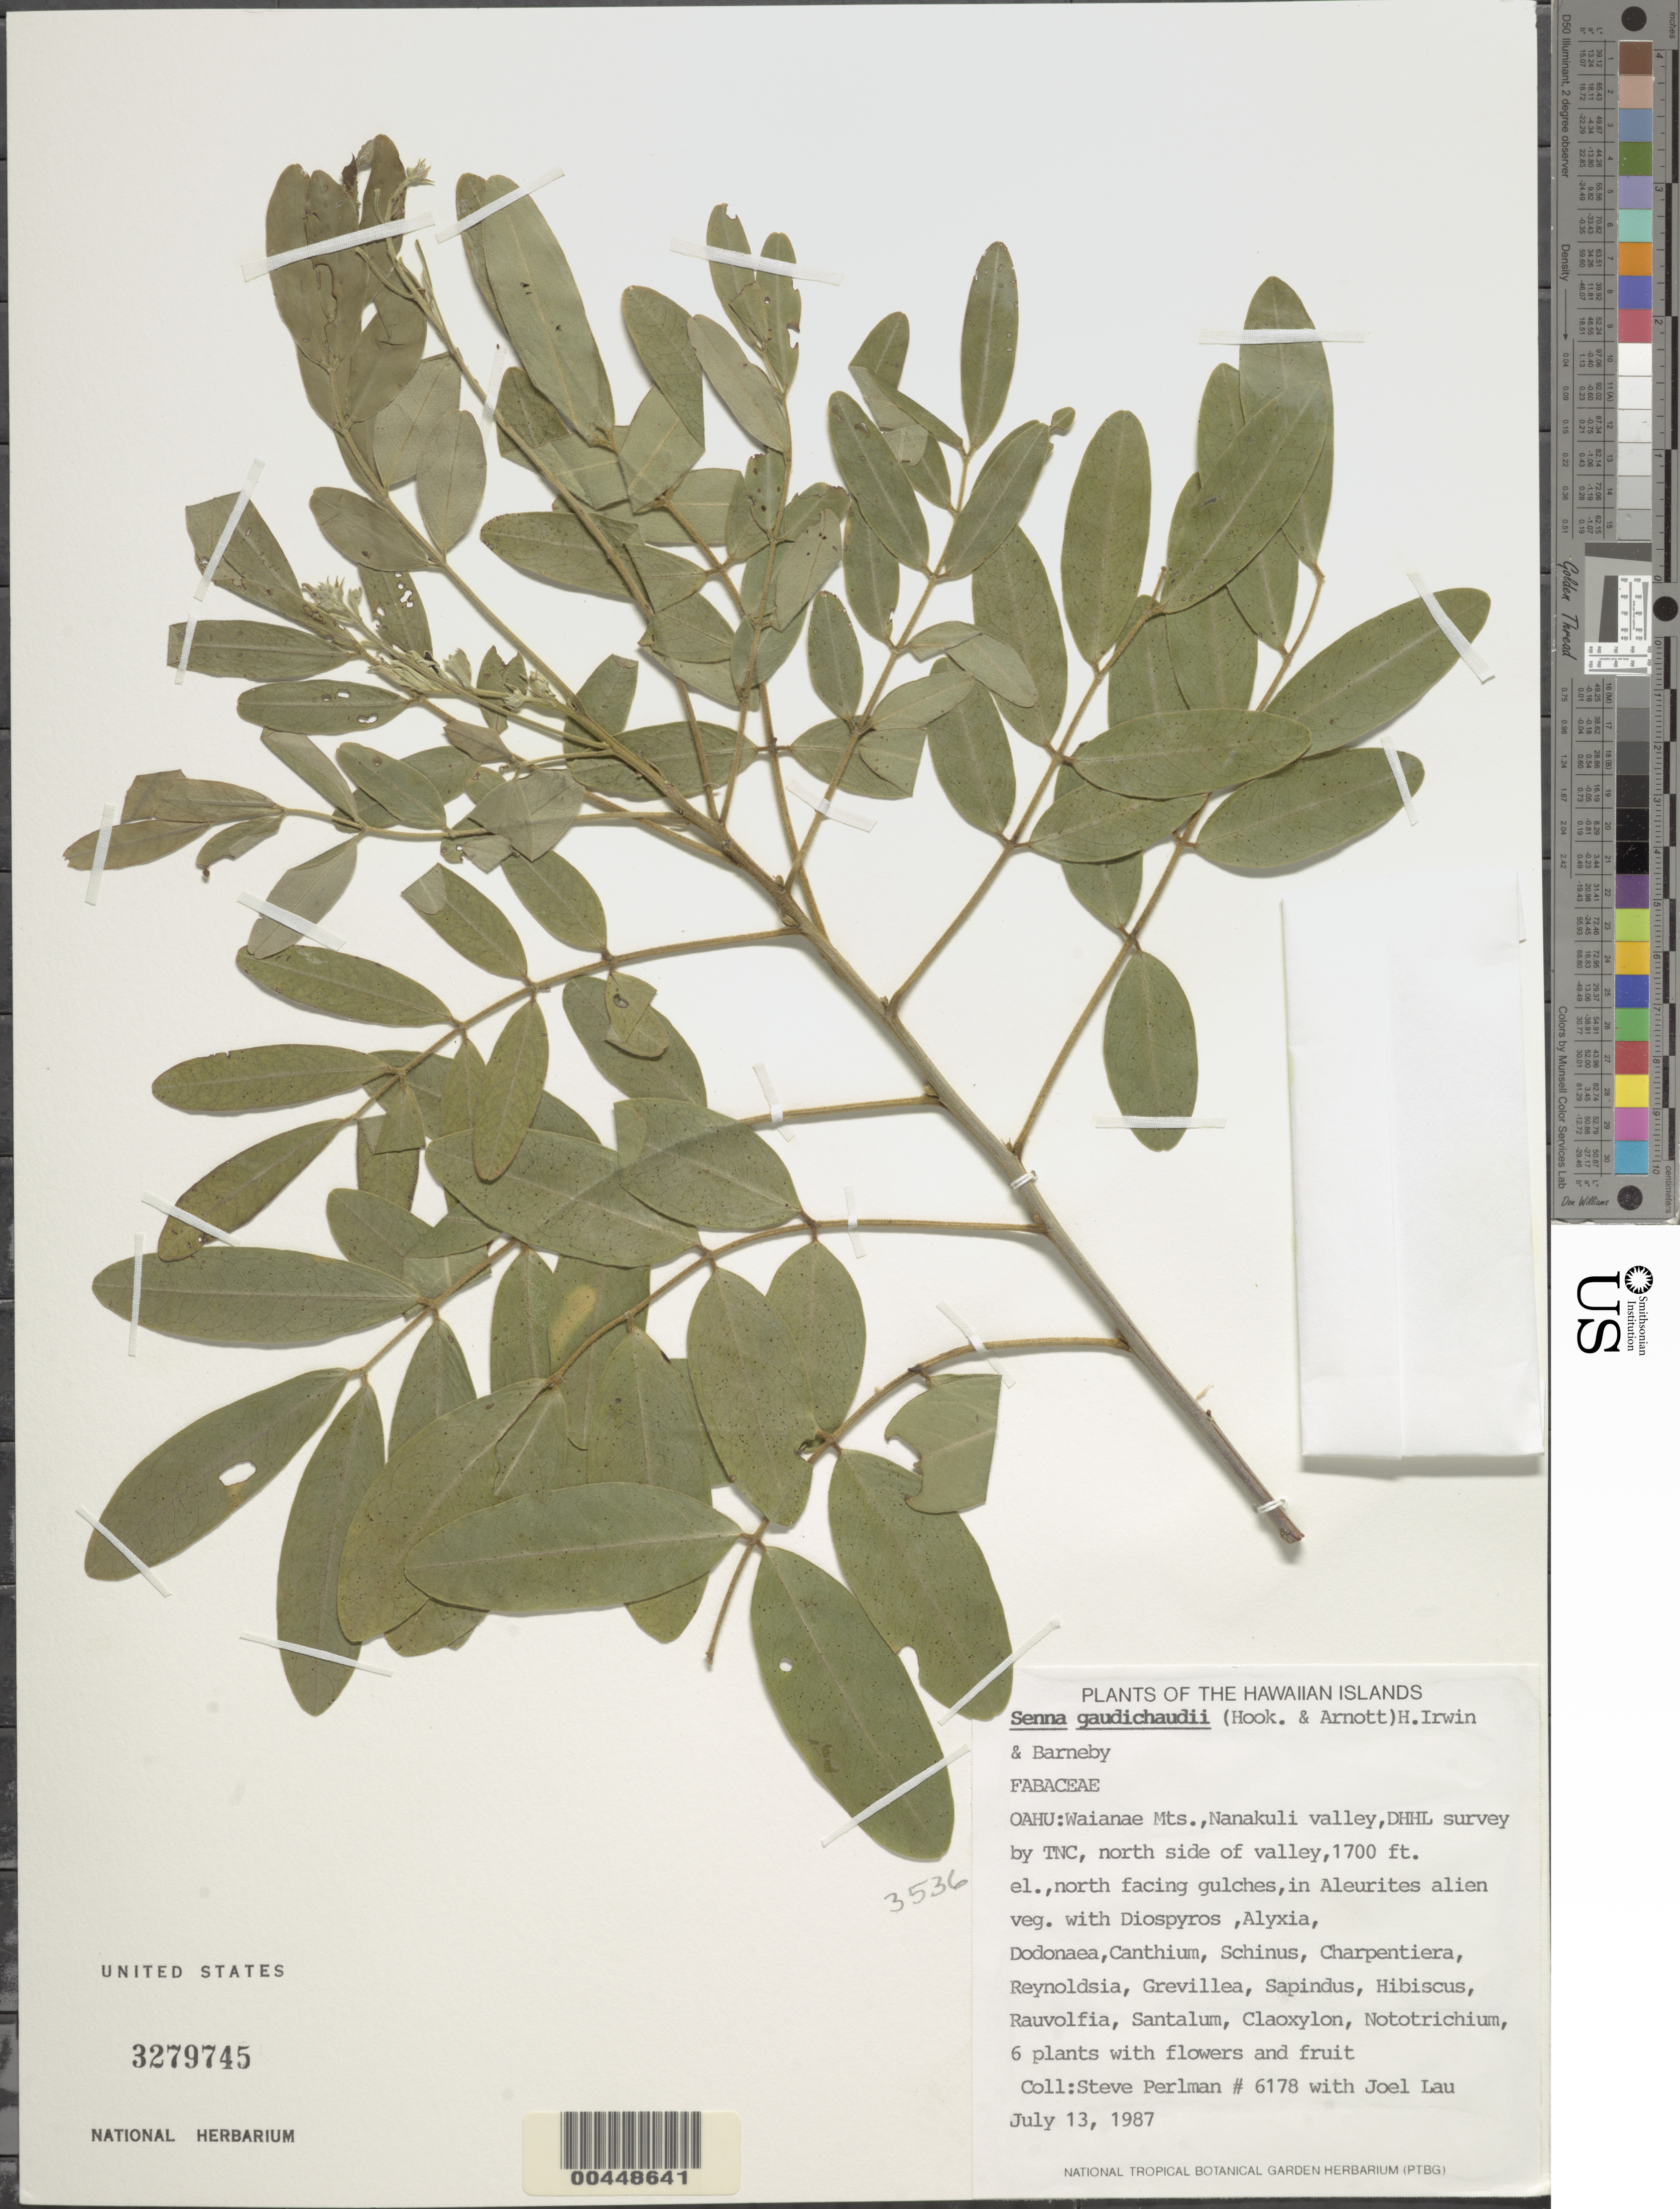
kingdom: Plantae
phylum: Tracheophyta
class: Magnoliopsida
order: Fabales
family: Fabaceae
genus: Senna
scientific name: Senna gaudichaudii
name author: (Hook. & Arn.) H.S. Irwin & Barneby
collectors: S. P. Perlman & J. Lau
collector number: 6178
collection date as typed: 13 Jul 1987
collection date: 1987-07-13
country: United States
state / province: Hawaii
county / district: Honolulu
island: Oahu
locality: Waianae Mts., Nanakuli Valley, DHHL Survey TNC, N side of valley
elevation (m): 518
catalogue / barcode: US 3279745